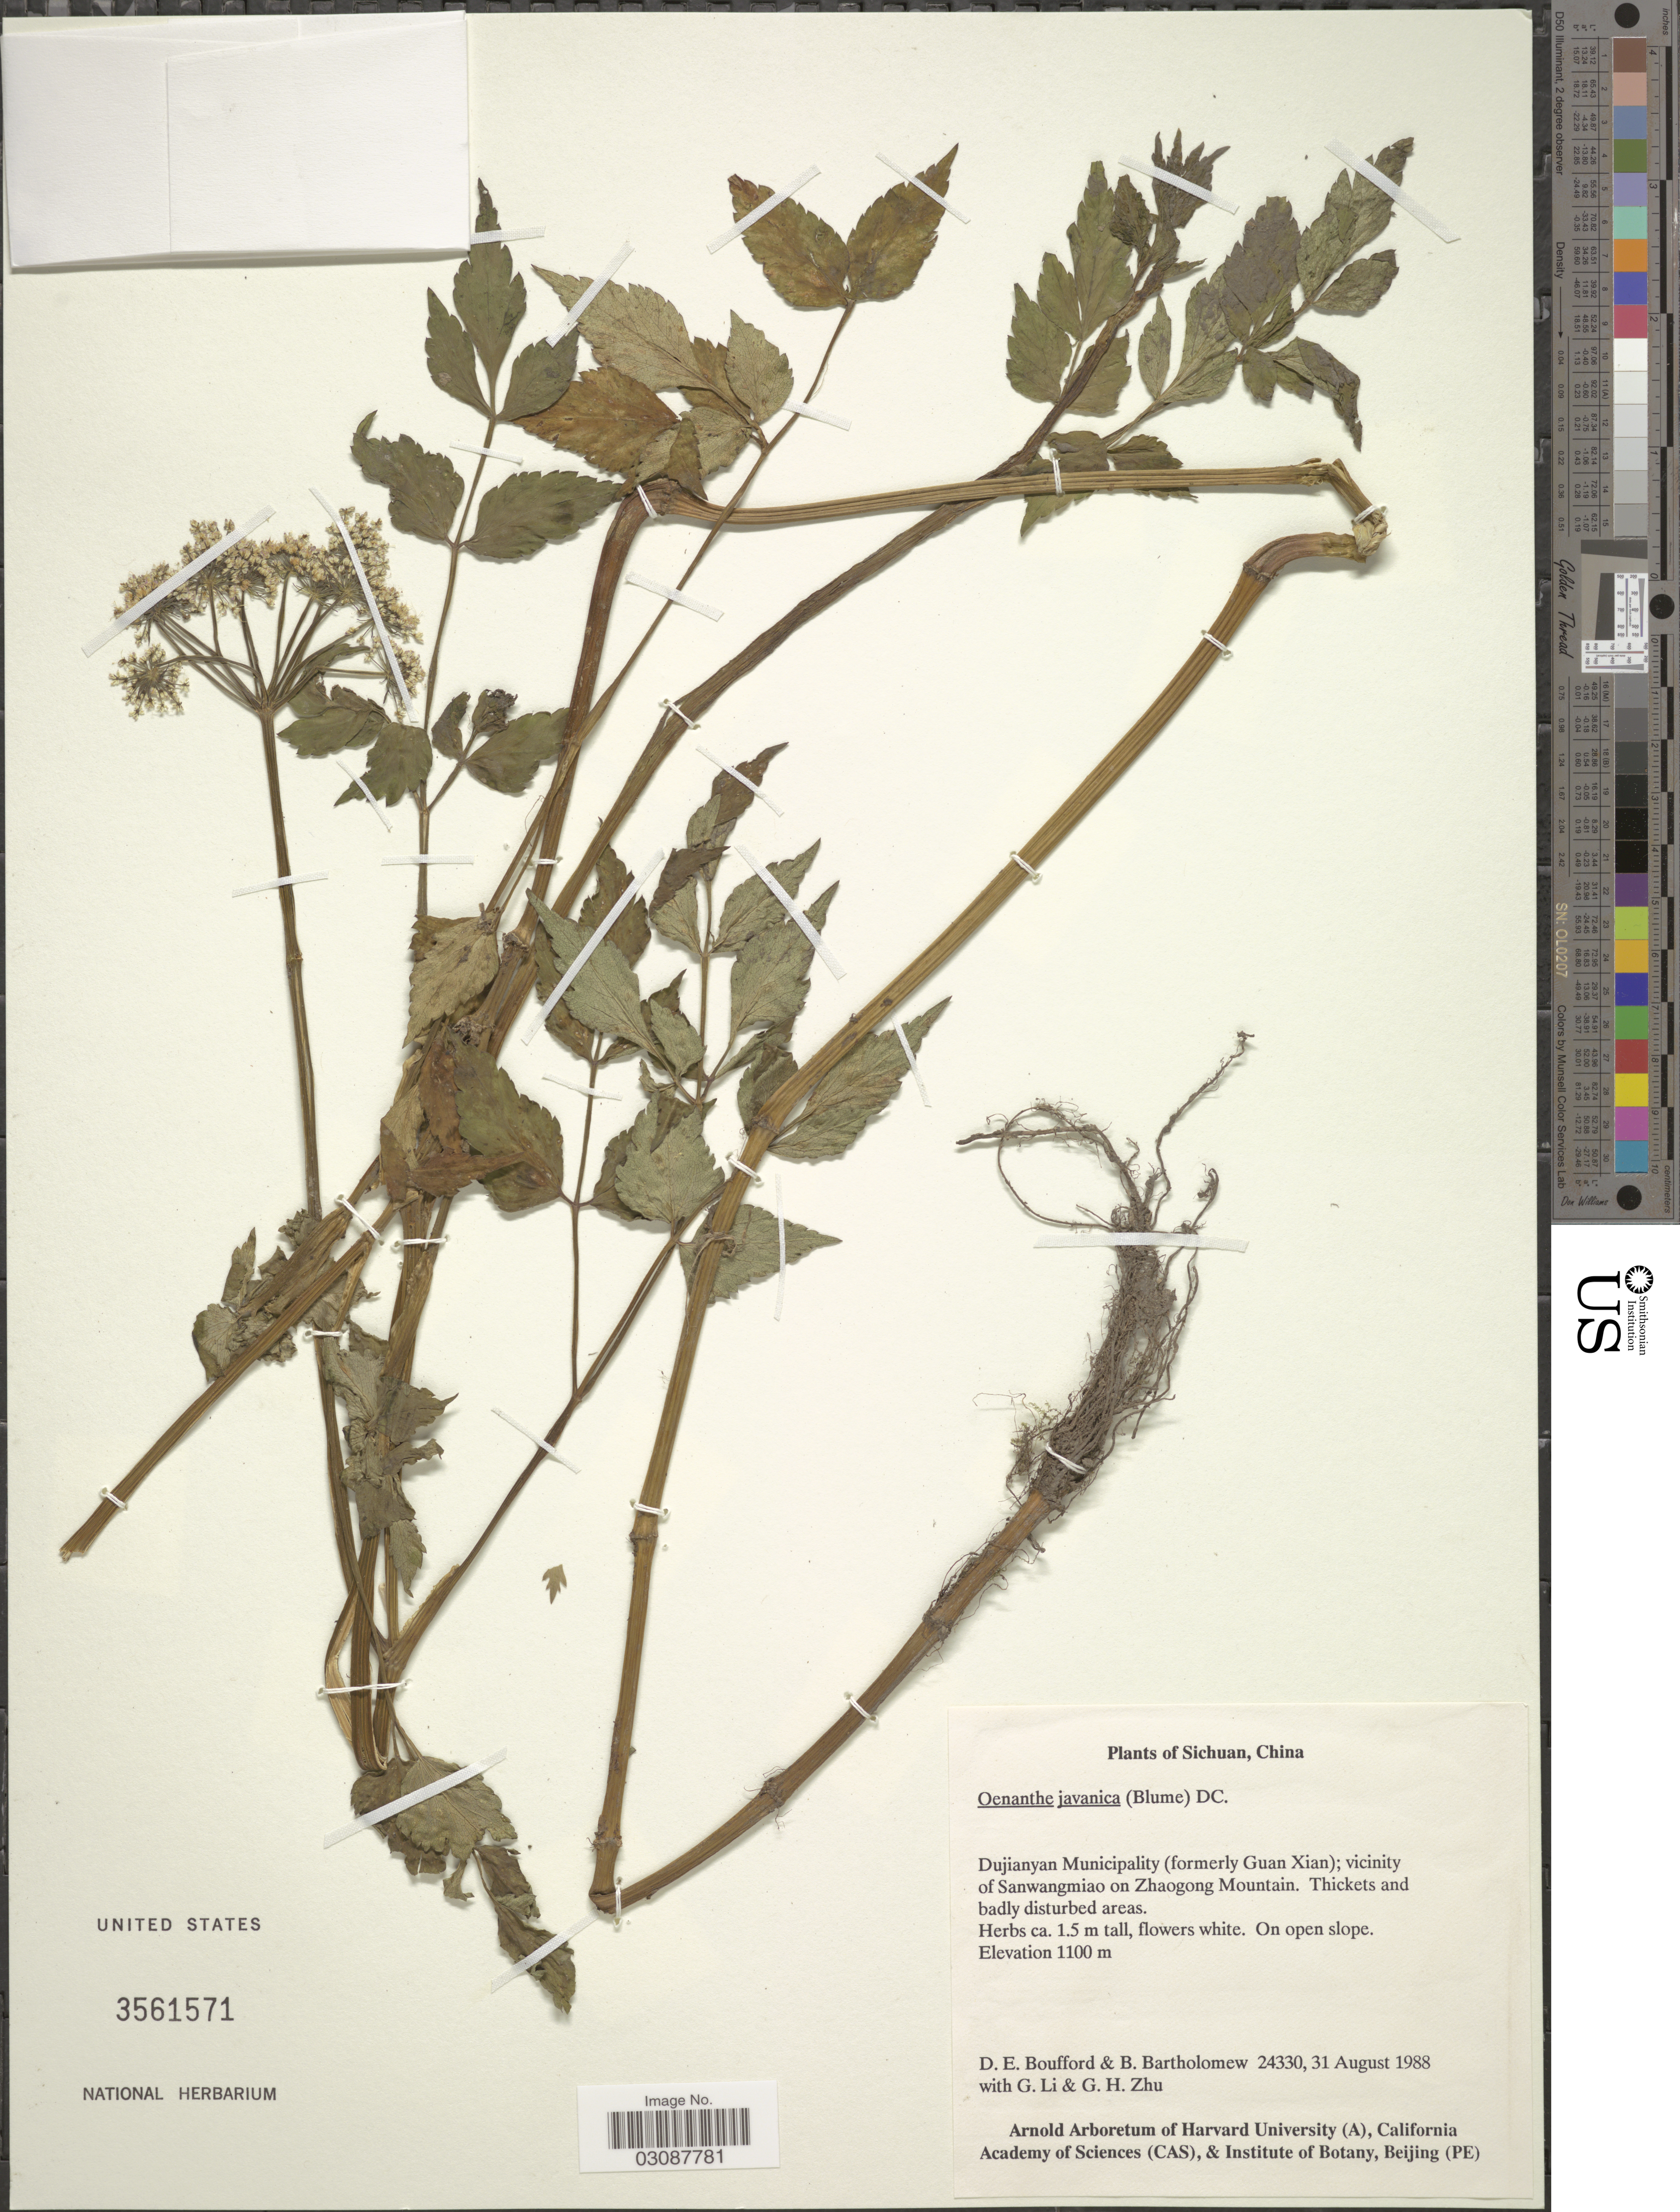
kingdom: Plantae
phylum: Tracheophyta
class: Magnoliopsida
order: Apiales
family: Apiaceae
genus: Oenanthe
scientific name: Oenanthe javanica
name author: (Blume) DC.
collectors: D. E. Boufford, B. Bartholomew, G. Li & G. H. Zhu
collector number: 24330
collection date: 1988-08-31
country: China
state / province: Sichuan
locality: Dujianyan Municipality (formerly Guan Xian); vicinity of Sanwangmiao on Zhaogong Mountain.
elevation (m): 1100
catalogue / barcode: US 3561571